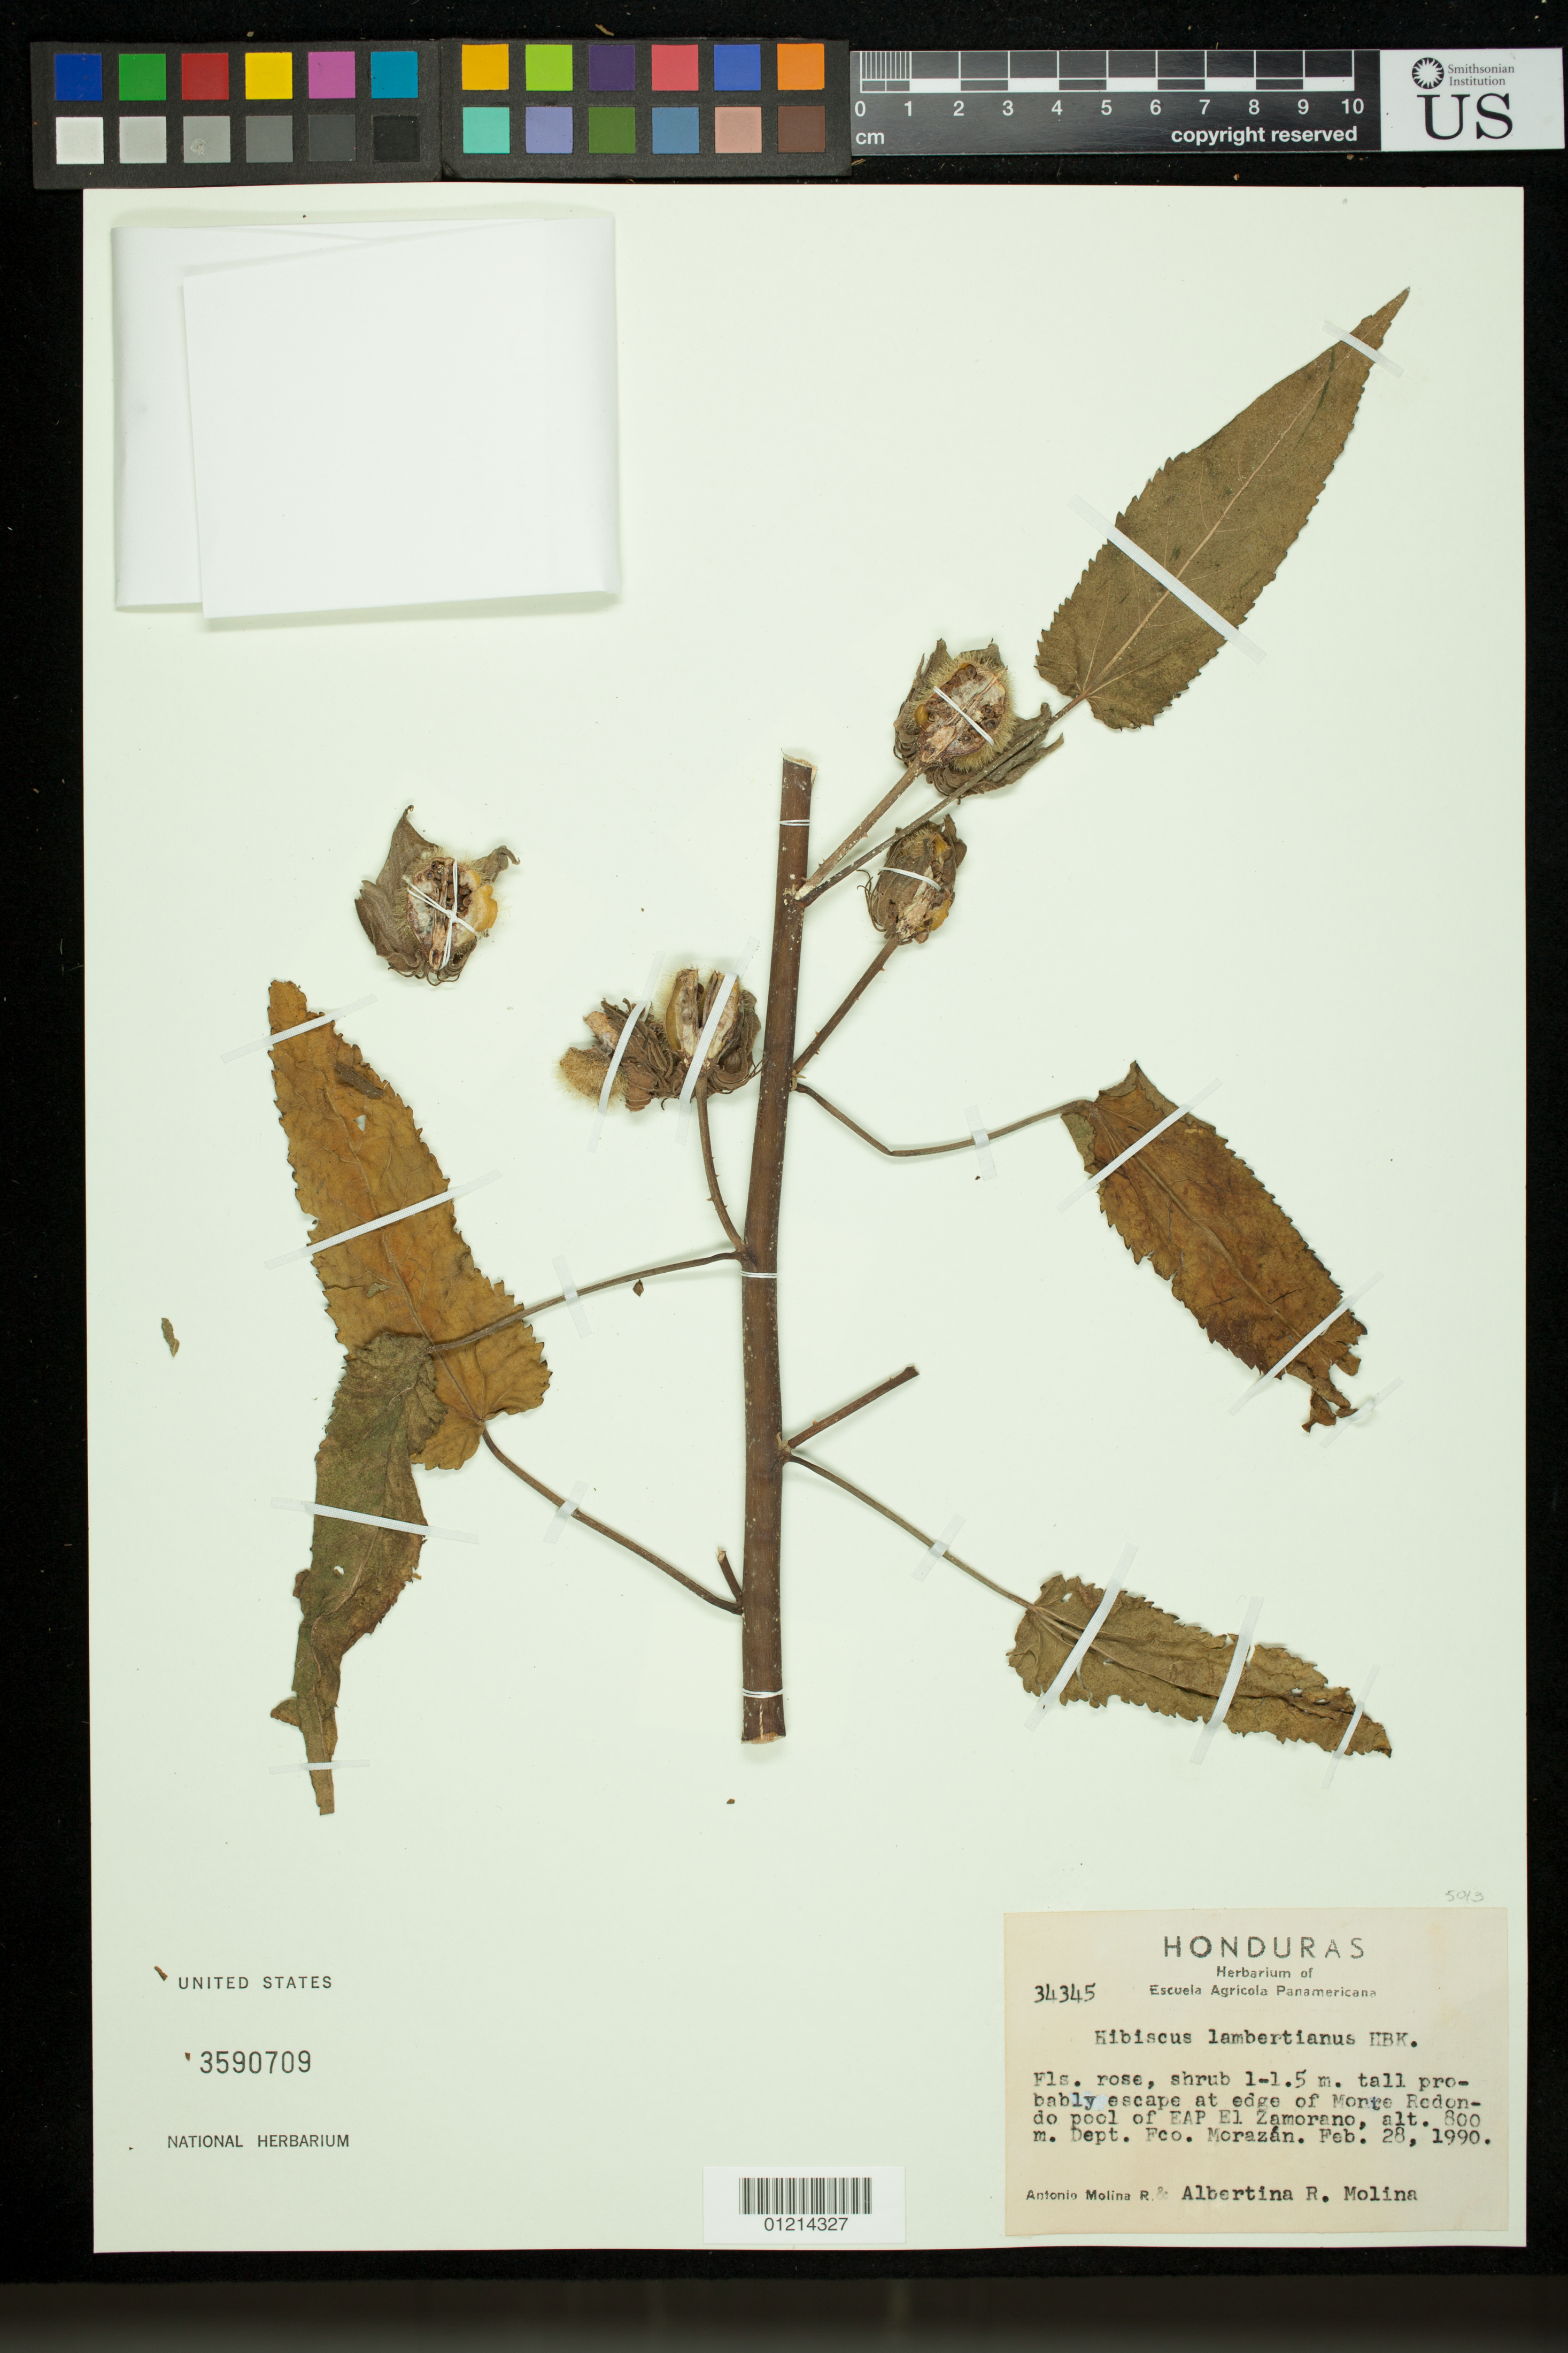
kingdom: Plantae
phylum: Tracheophyta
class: Magnoliopsida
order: Malvales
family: Malvaceae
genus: Hibiscus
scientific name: Hibiscus sabdariffa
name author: L.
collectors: A. Molina R. & A. R. Molina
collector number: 34345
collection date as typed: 28 Feb 1990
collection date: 1990-02-28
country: Honduras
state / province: Fco. Morazán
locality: at edge of Monte Redondo pool of EAP El Zamorano. Dept. Fco. Morazan.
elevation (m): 800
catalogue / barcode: US 3590709